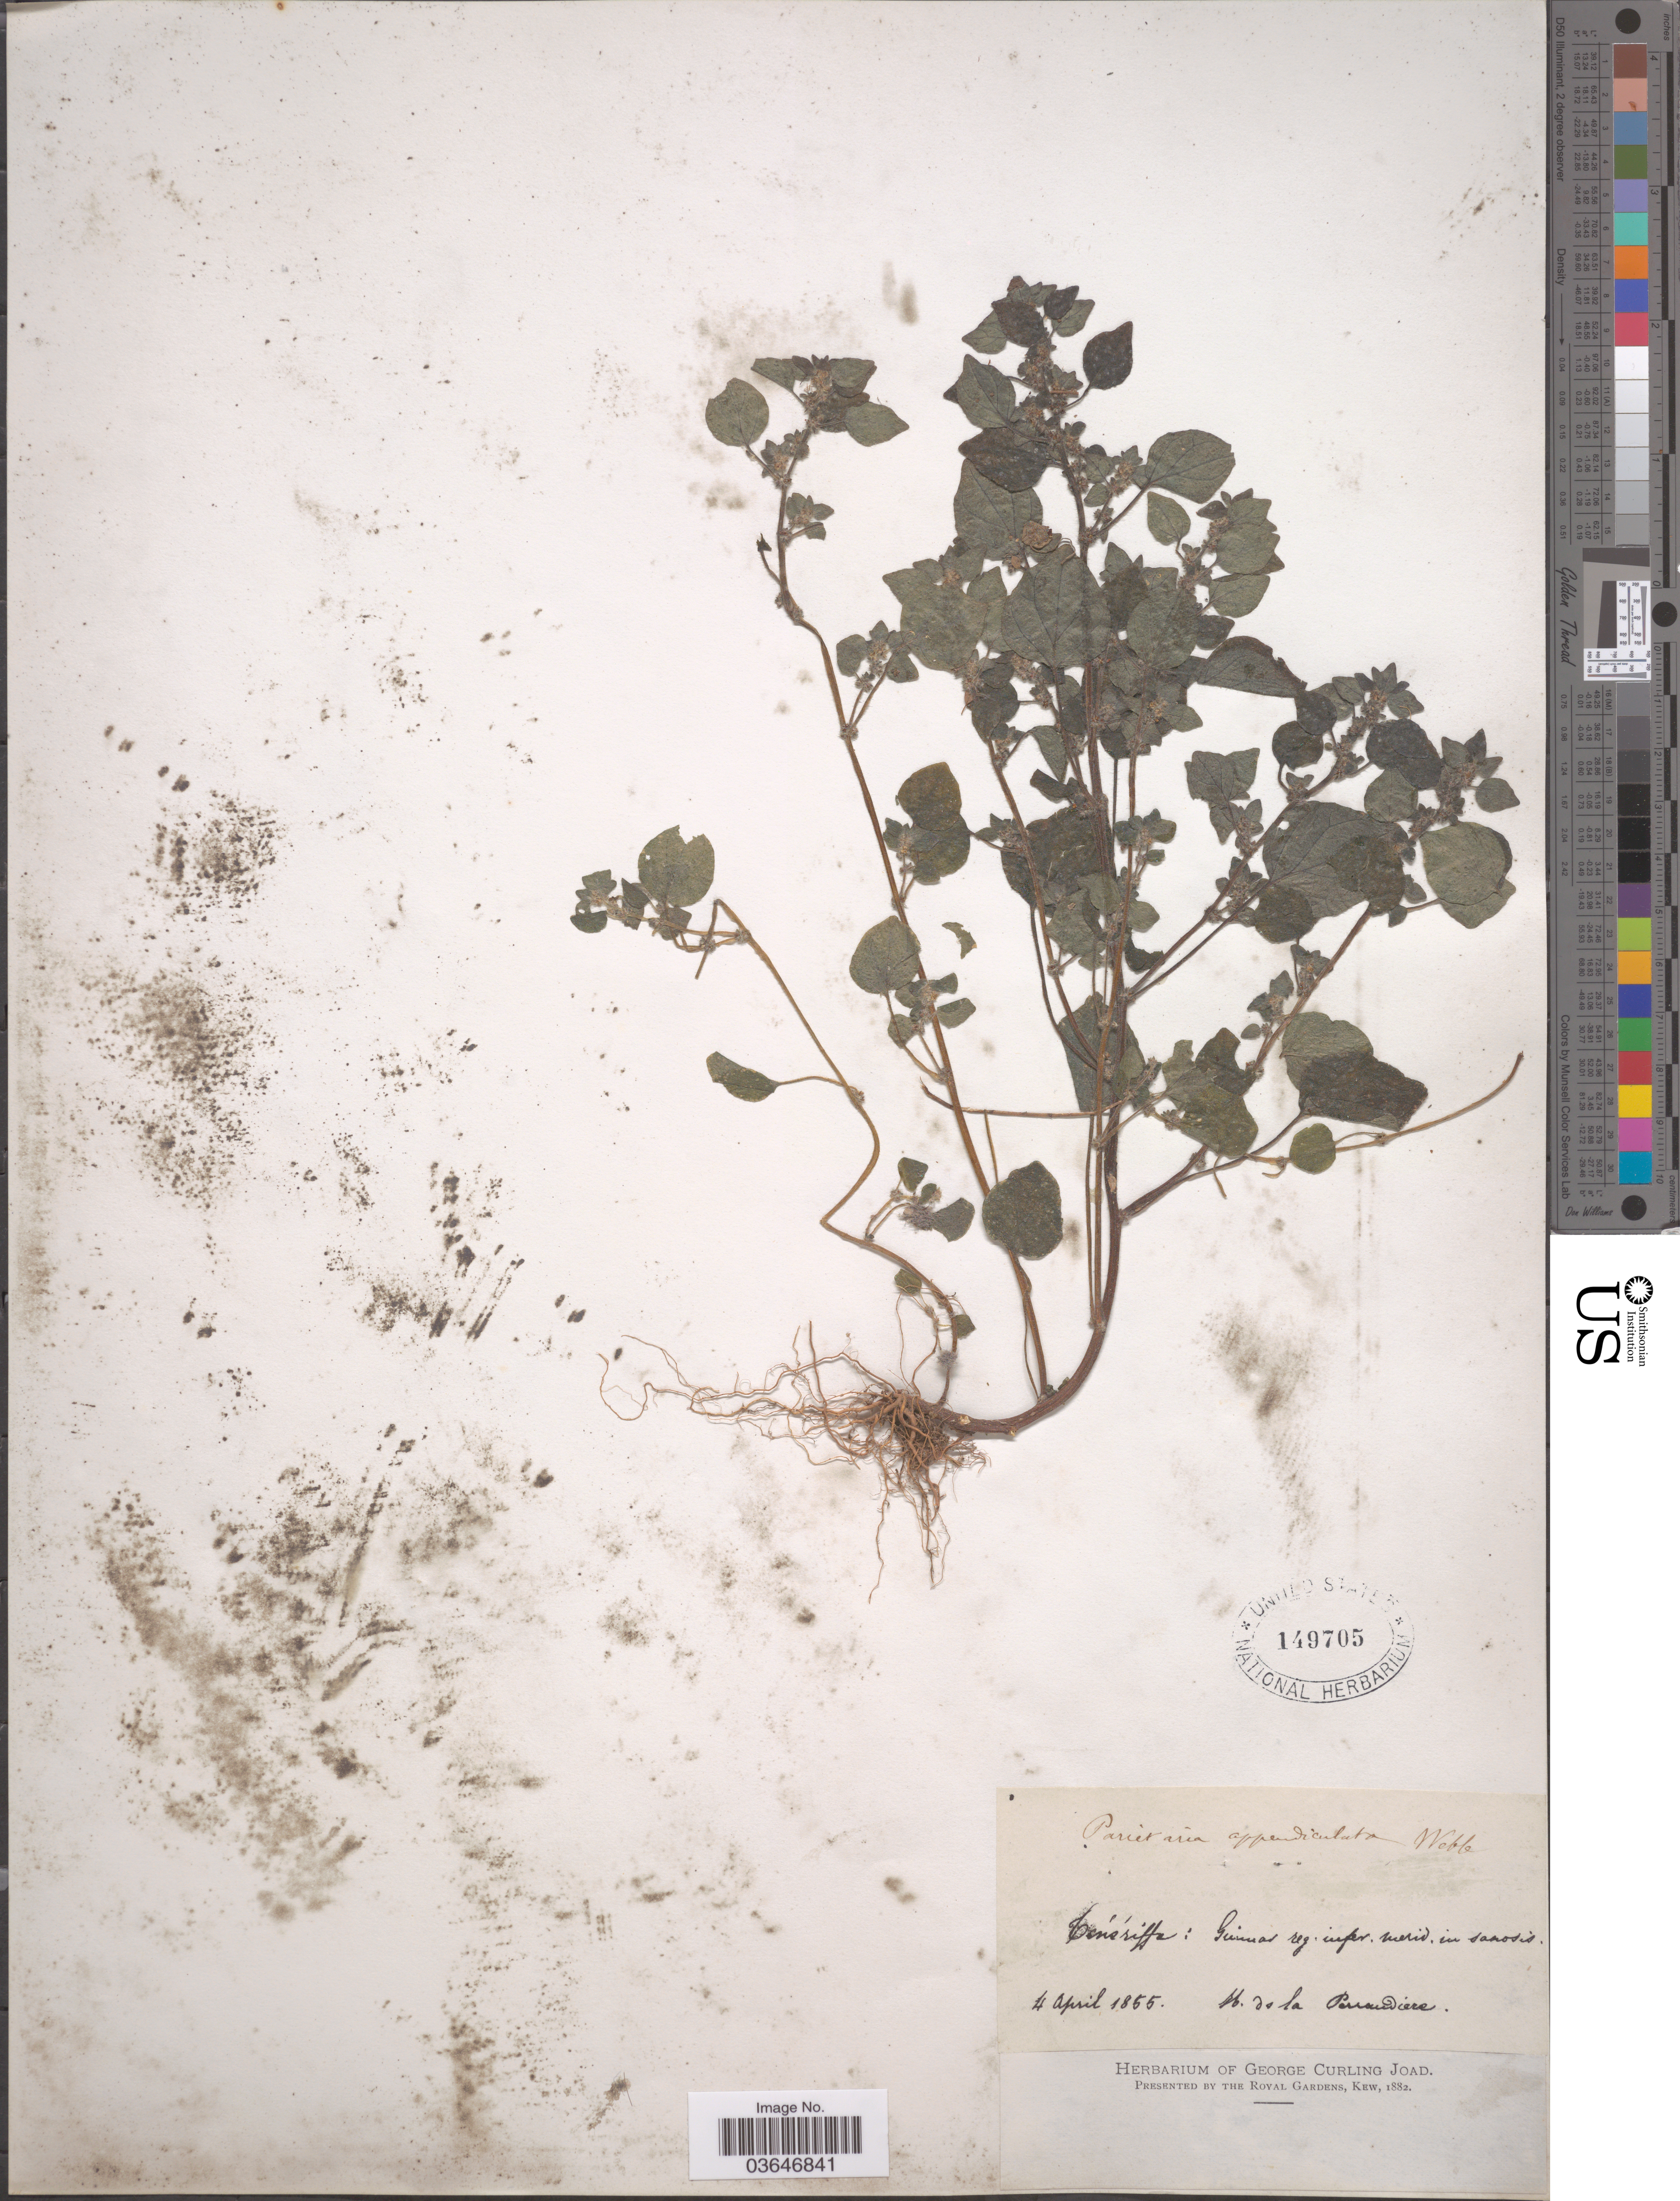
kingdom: Plantae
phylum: Tracheophyta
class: Magnoliopsida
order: Rosales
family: Urticaceae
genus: Parietaria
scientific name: Parietaria appendiculata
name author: Webb & Berthel.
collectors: H. de la Perraudière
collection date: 1855-04-04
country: Spain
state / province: Canarias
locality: Ténériffa: Guimar reg. infer. merid. in saxosis.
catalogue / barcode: US 149705